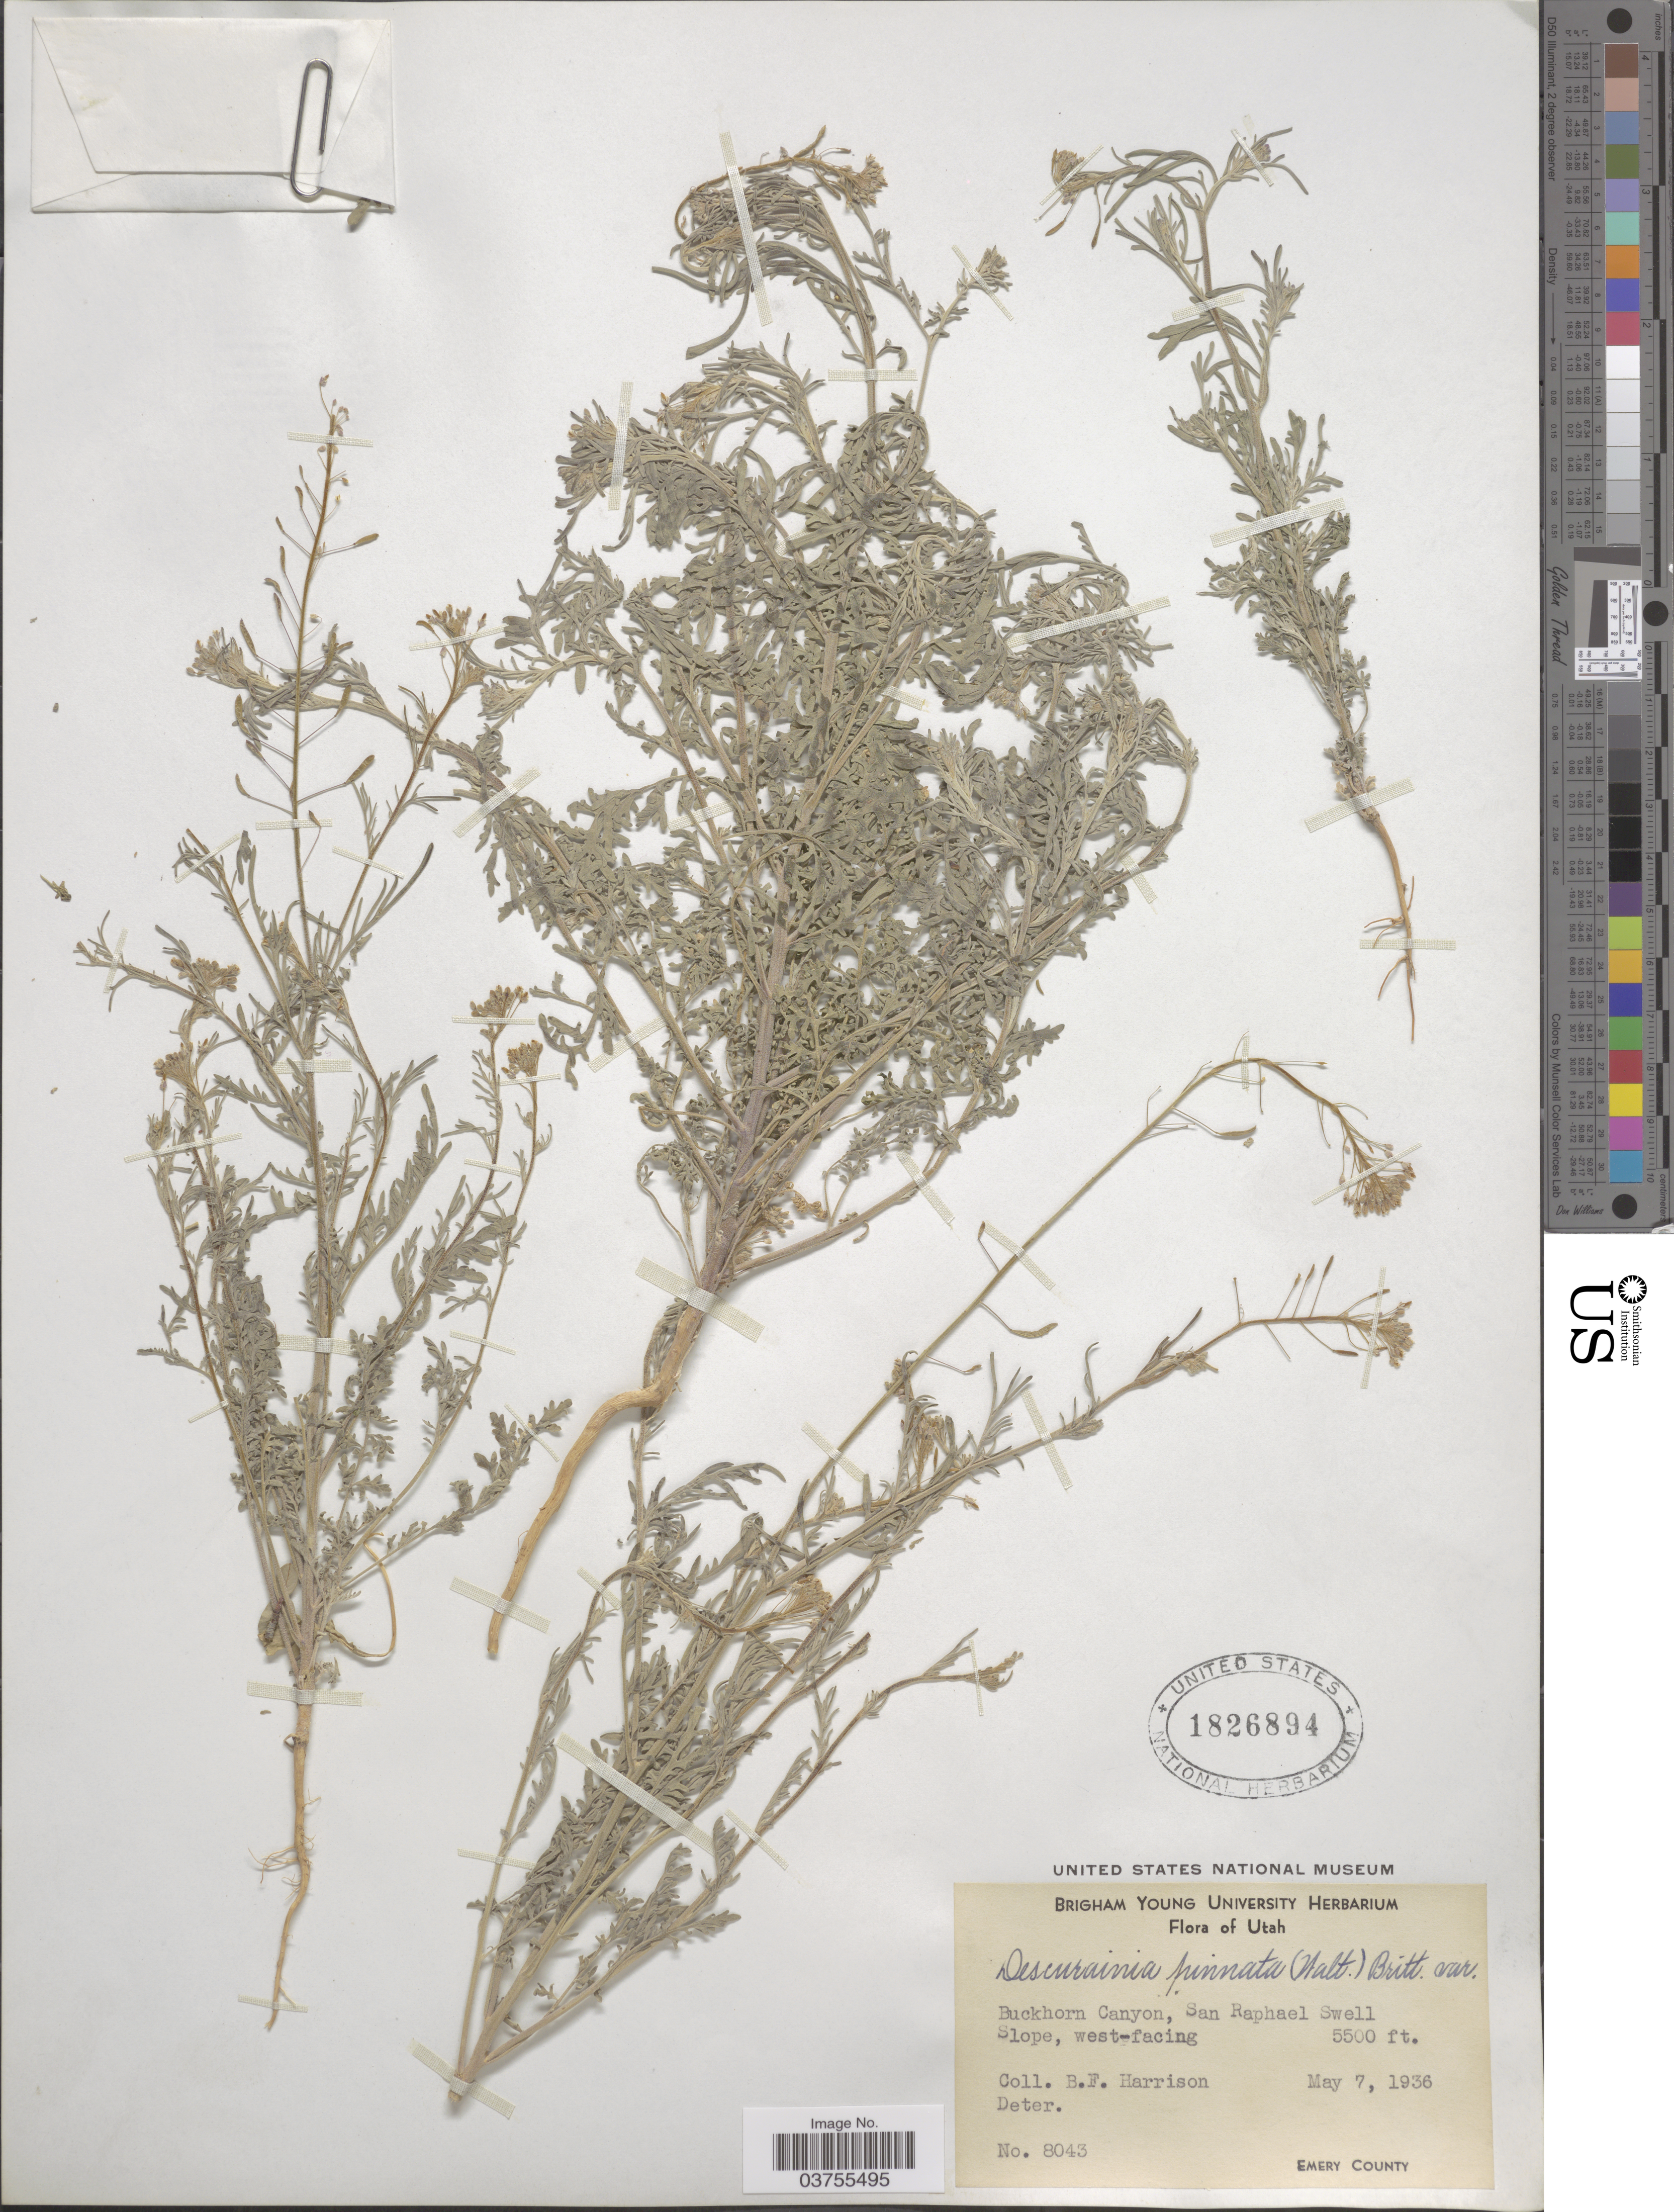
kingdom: Plantae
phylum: Tracheophyta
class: Magnoliopsida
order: Brassicales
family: Brassicaceae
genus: Descurainia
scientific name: Descurainia sp.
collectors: B. F. Harrison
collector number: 8043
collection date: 1936-05-07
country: United States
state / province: Utah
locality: Buckhorn Canyon, San Raphael Swell Slope, west-facing. Emery County.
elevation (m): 1676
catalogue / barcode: US 1826894